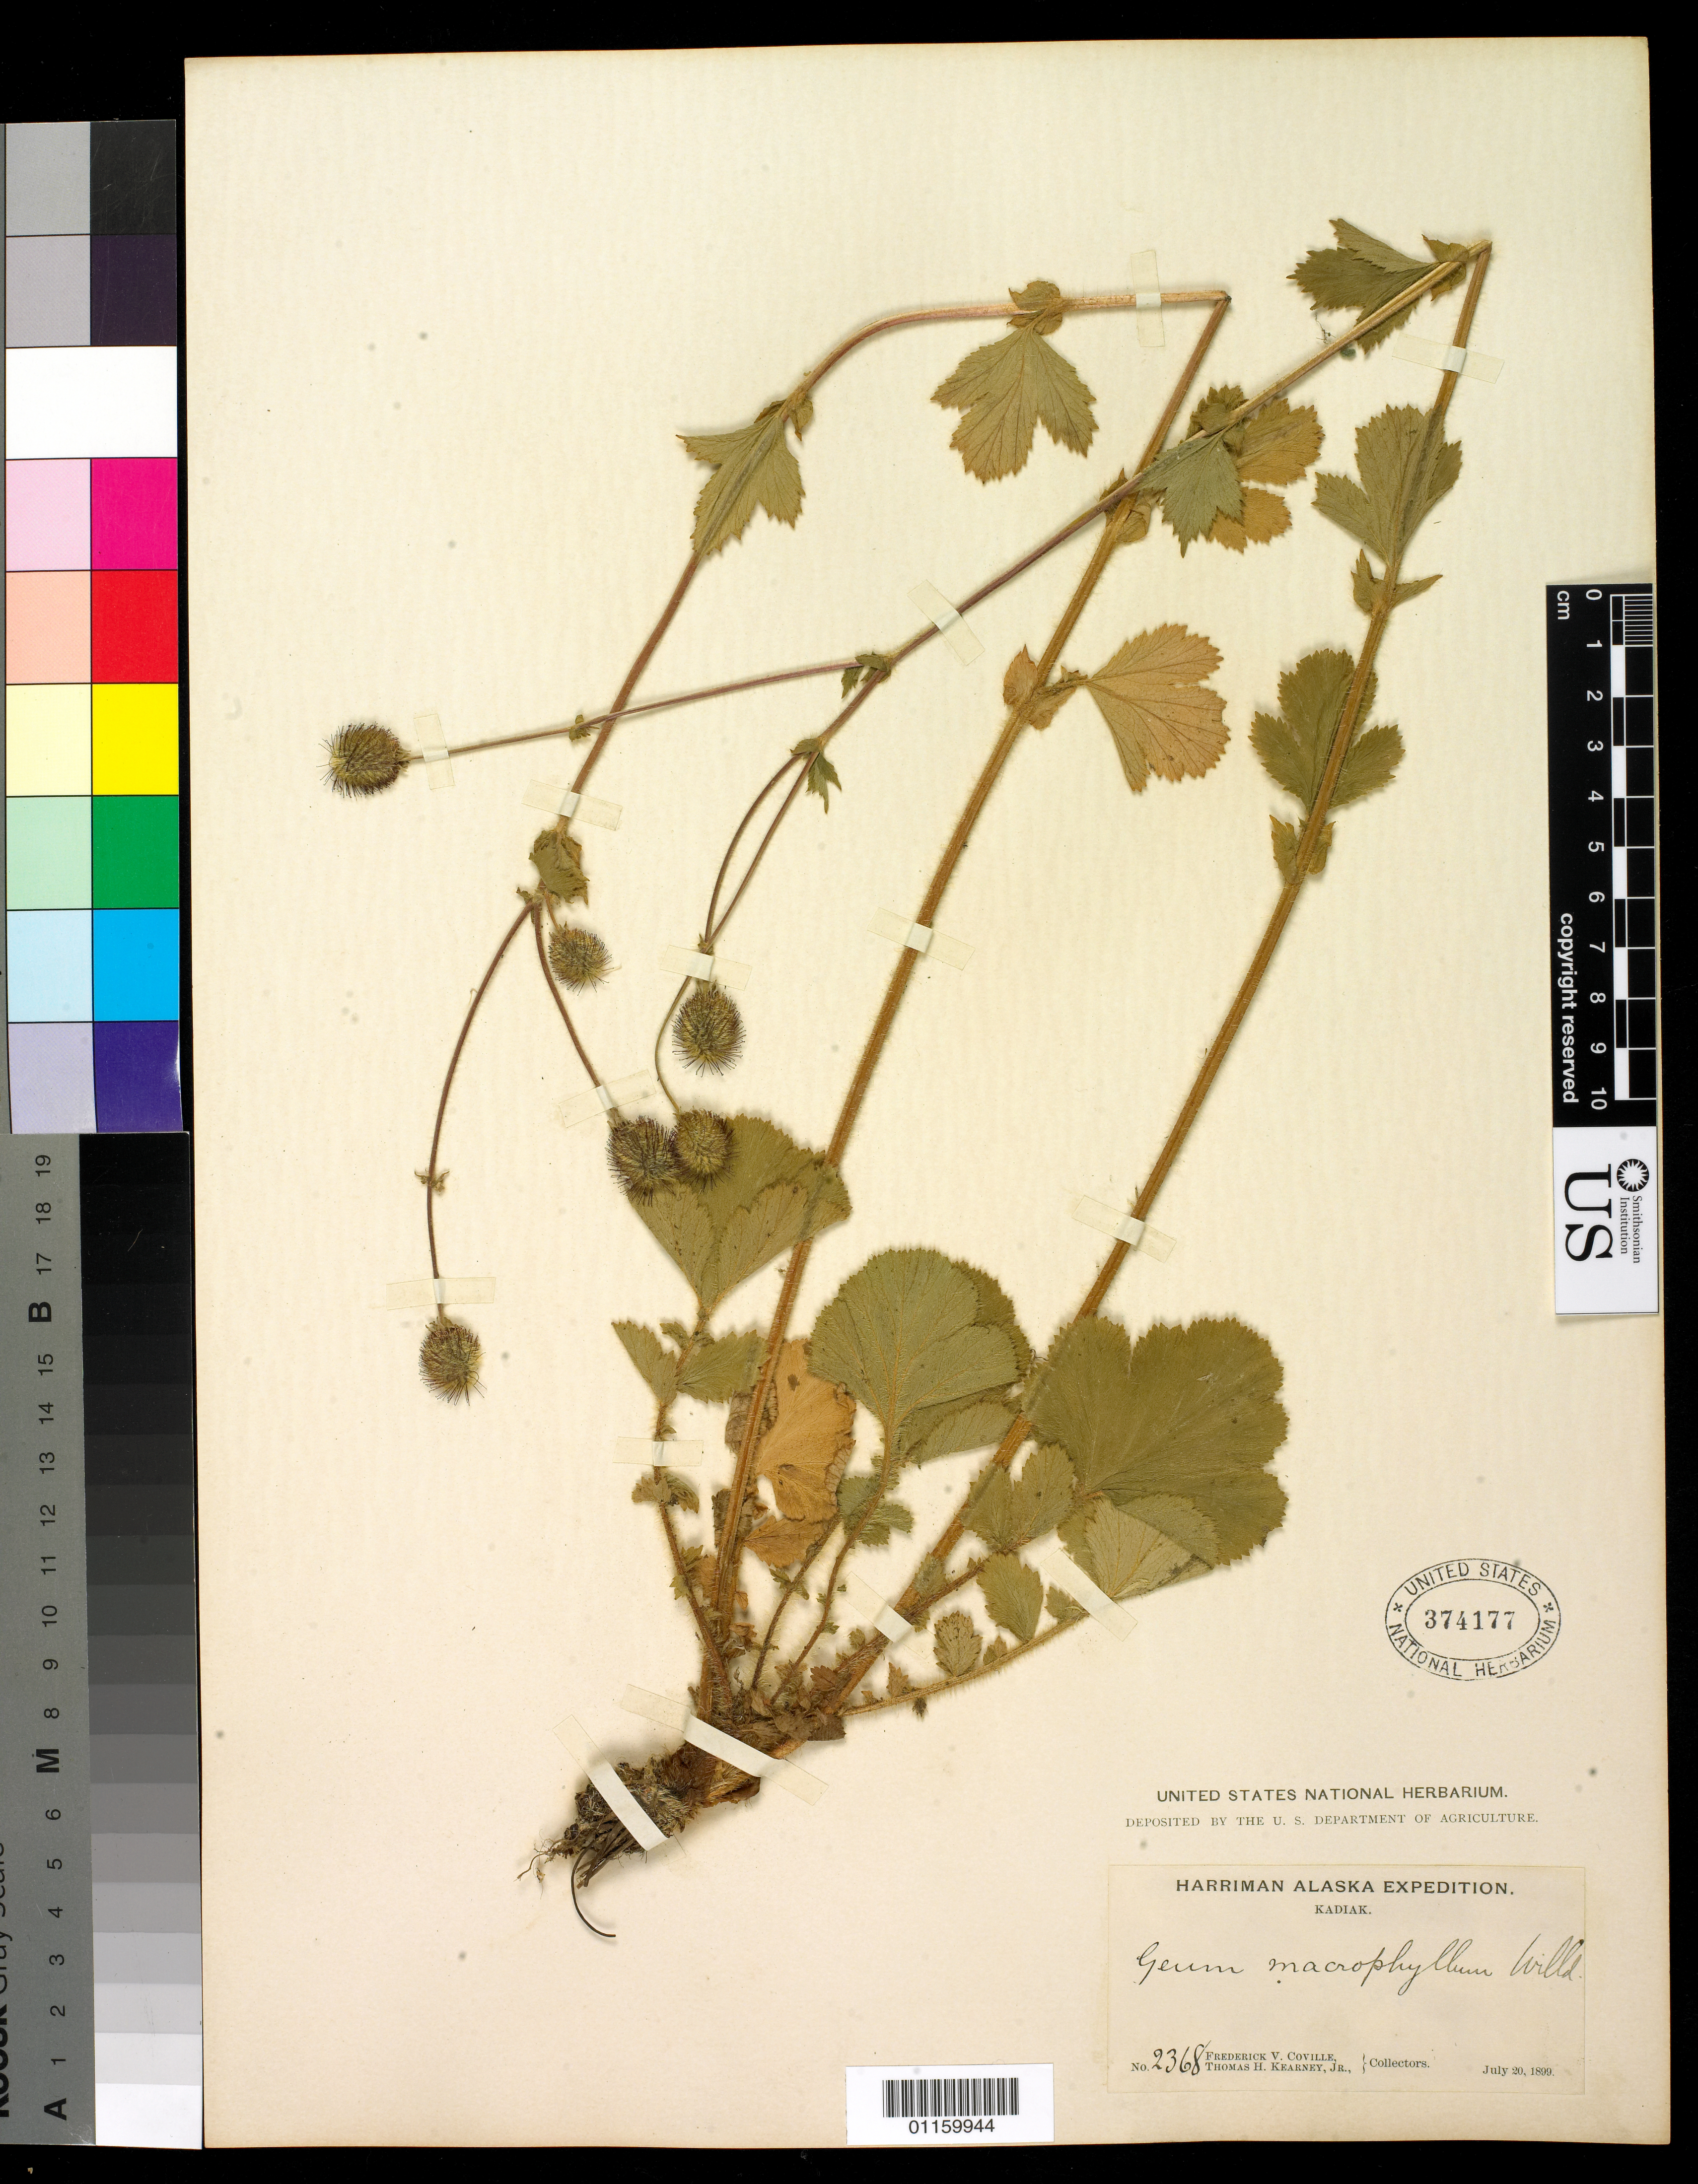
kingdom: Plantae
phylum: Tracheophyta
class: Magnoliopsida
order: Rosales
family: Rosaceae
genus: Geum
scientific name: Geum macrophyllum var. perincisum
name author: (Rydb.) Raup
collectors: F. V. Coville & T. H. Kearney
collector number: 2368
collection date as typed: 20 Jul 1899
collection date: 1899-07-20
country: United States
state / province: Alaska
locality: Kodiak (as Kadiak)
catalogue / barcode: US 374177